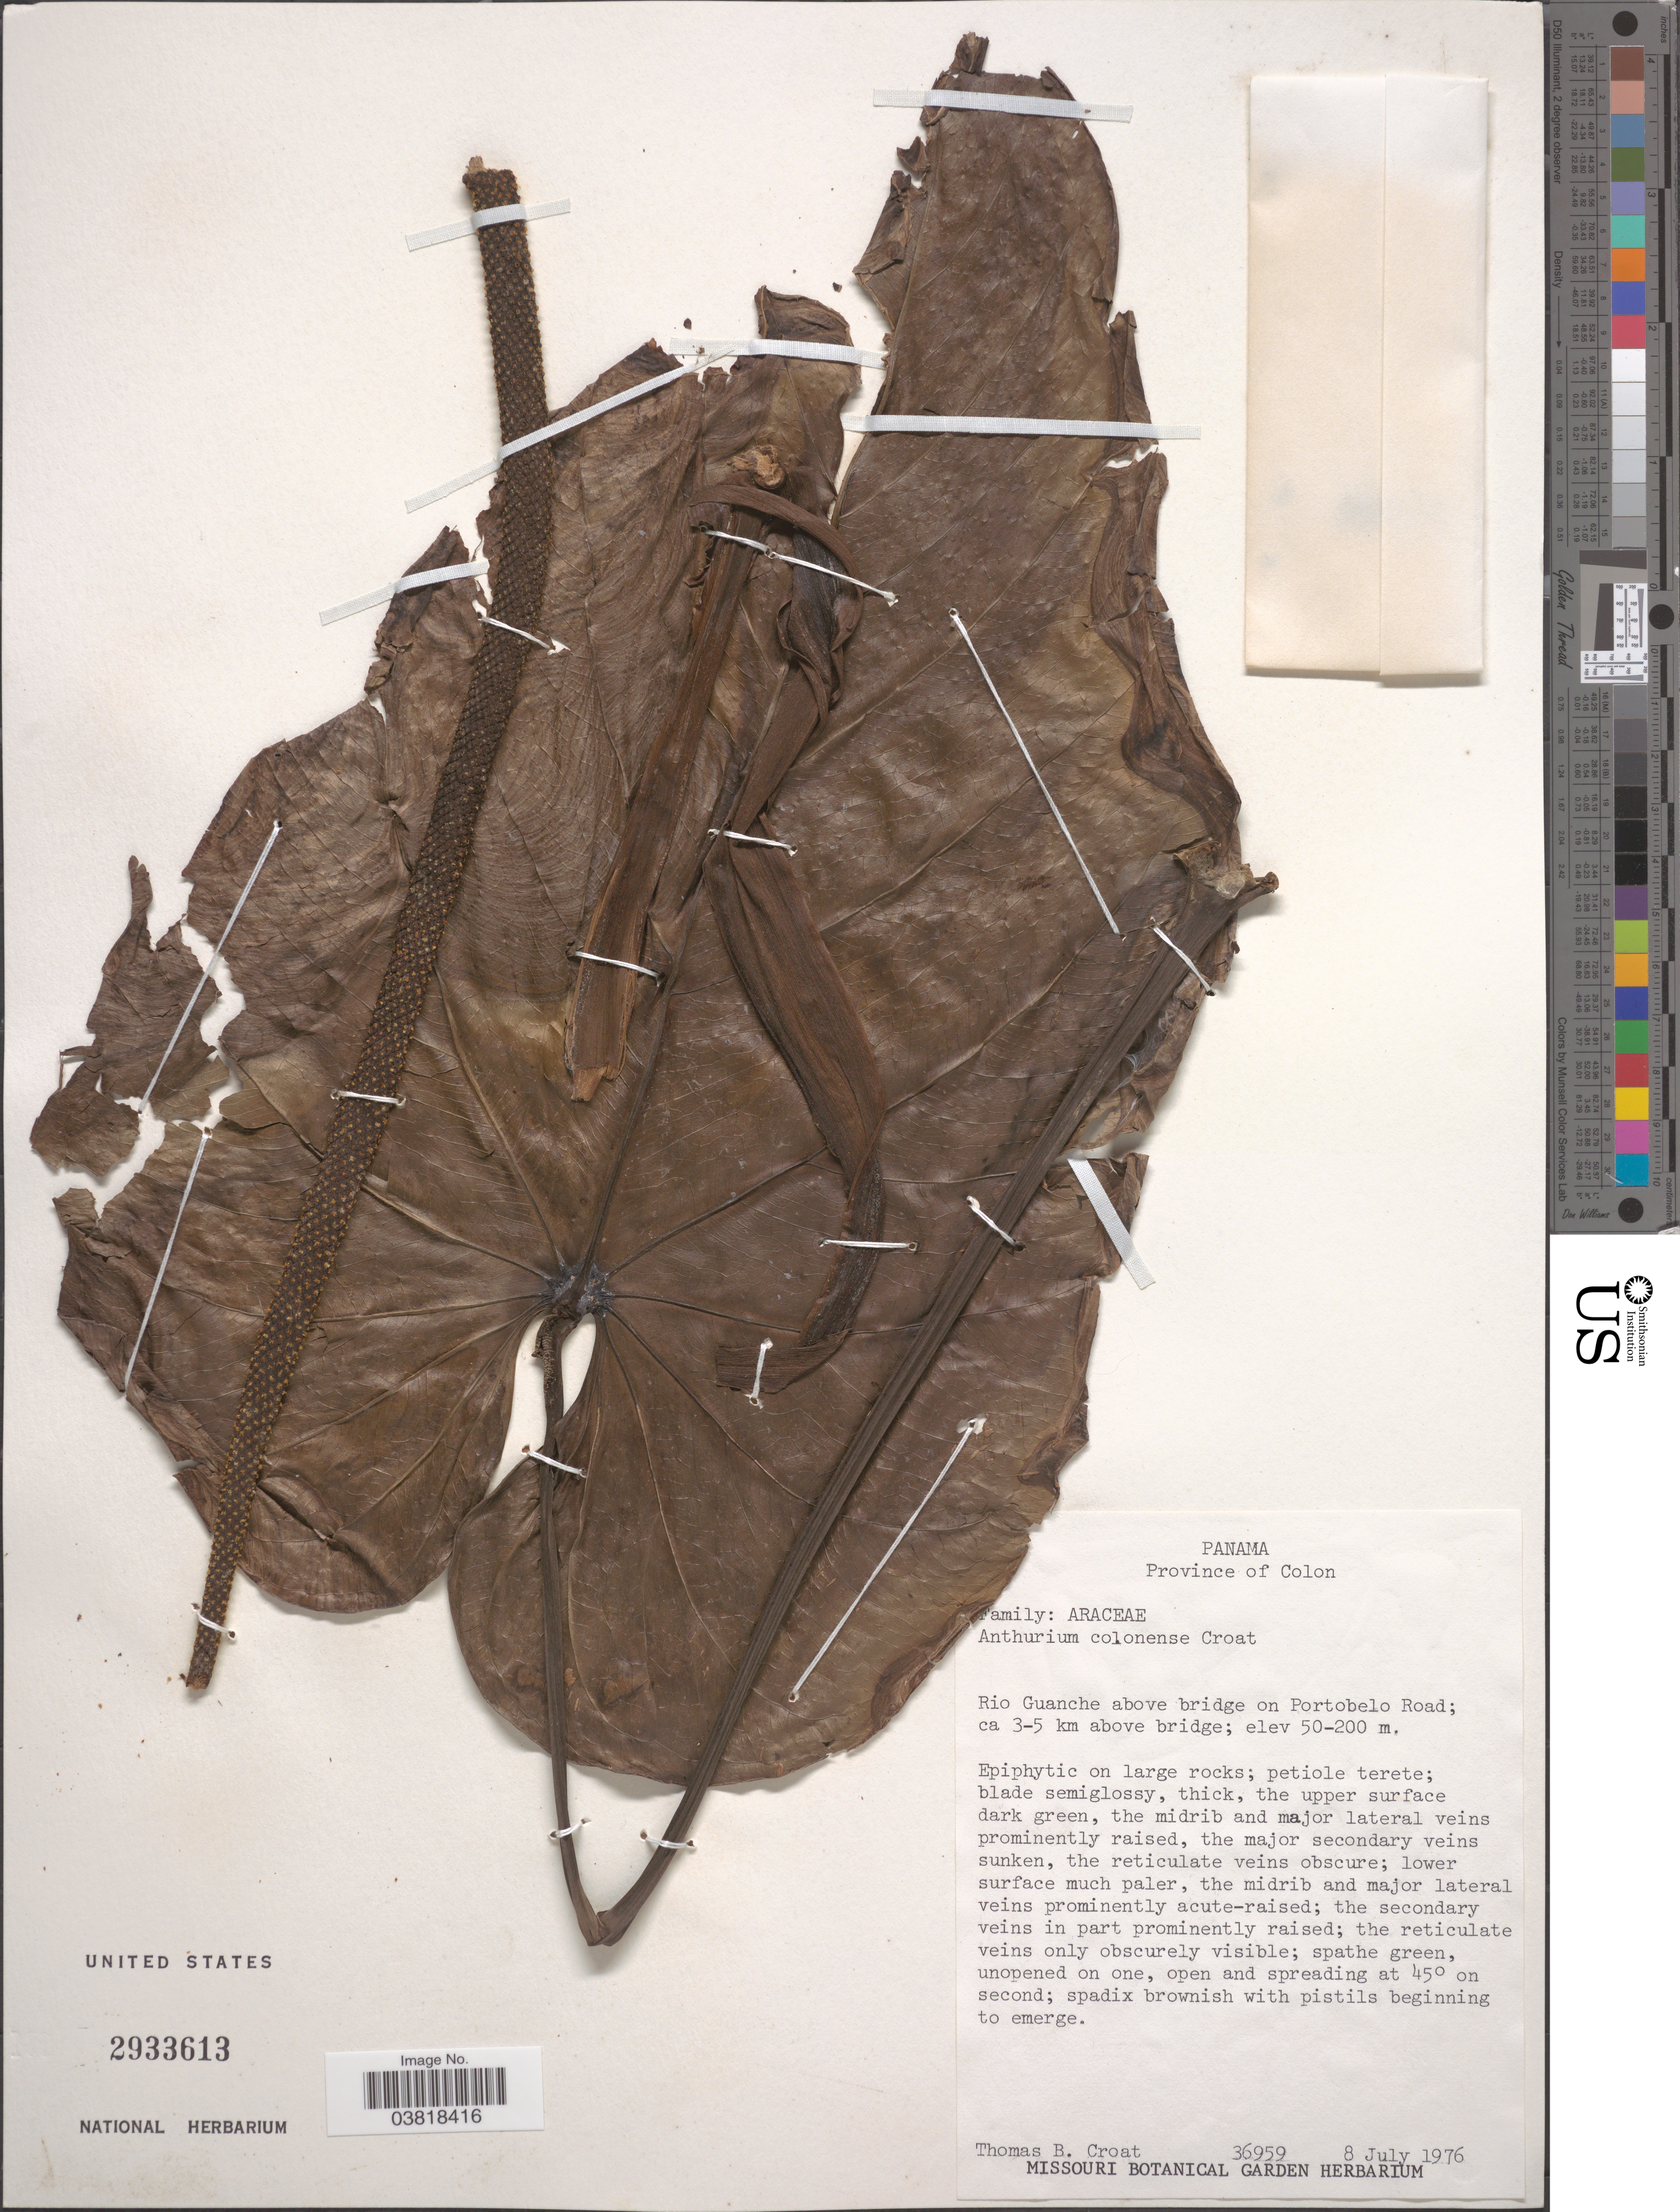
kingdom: Plantae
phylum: Tracheophyta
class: Liliopsida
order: Alismatales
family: Araceae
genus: Anthurium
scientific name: Anthurium colonense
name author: Croat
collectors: T. B. Croat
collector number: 36959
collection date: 1976-07-08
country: Panama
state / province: Colón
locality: Rio Guanche above ridge on Portobelo Road; ca 3-5 km above bridge.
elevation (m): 50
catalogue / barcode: US 2933613